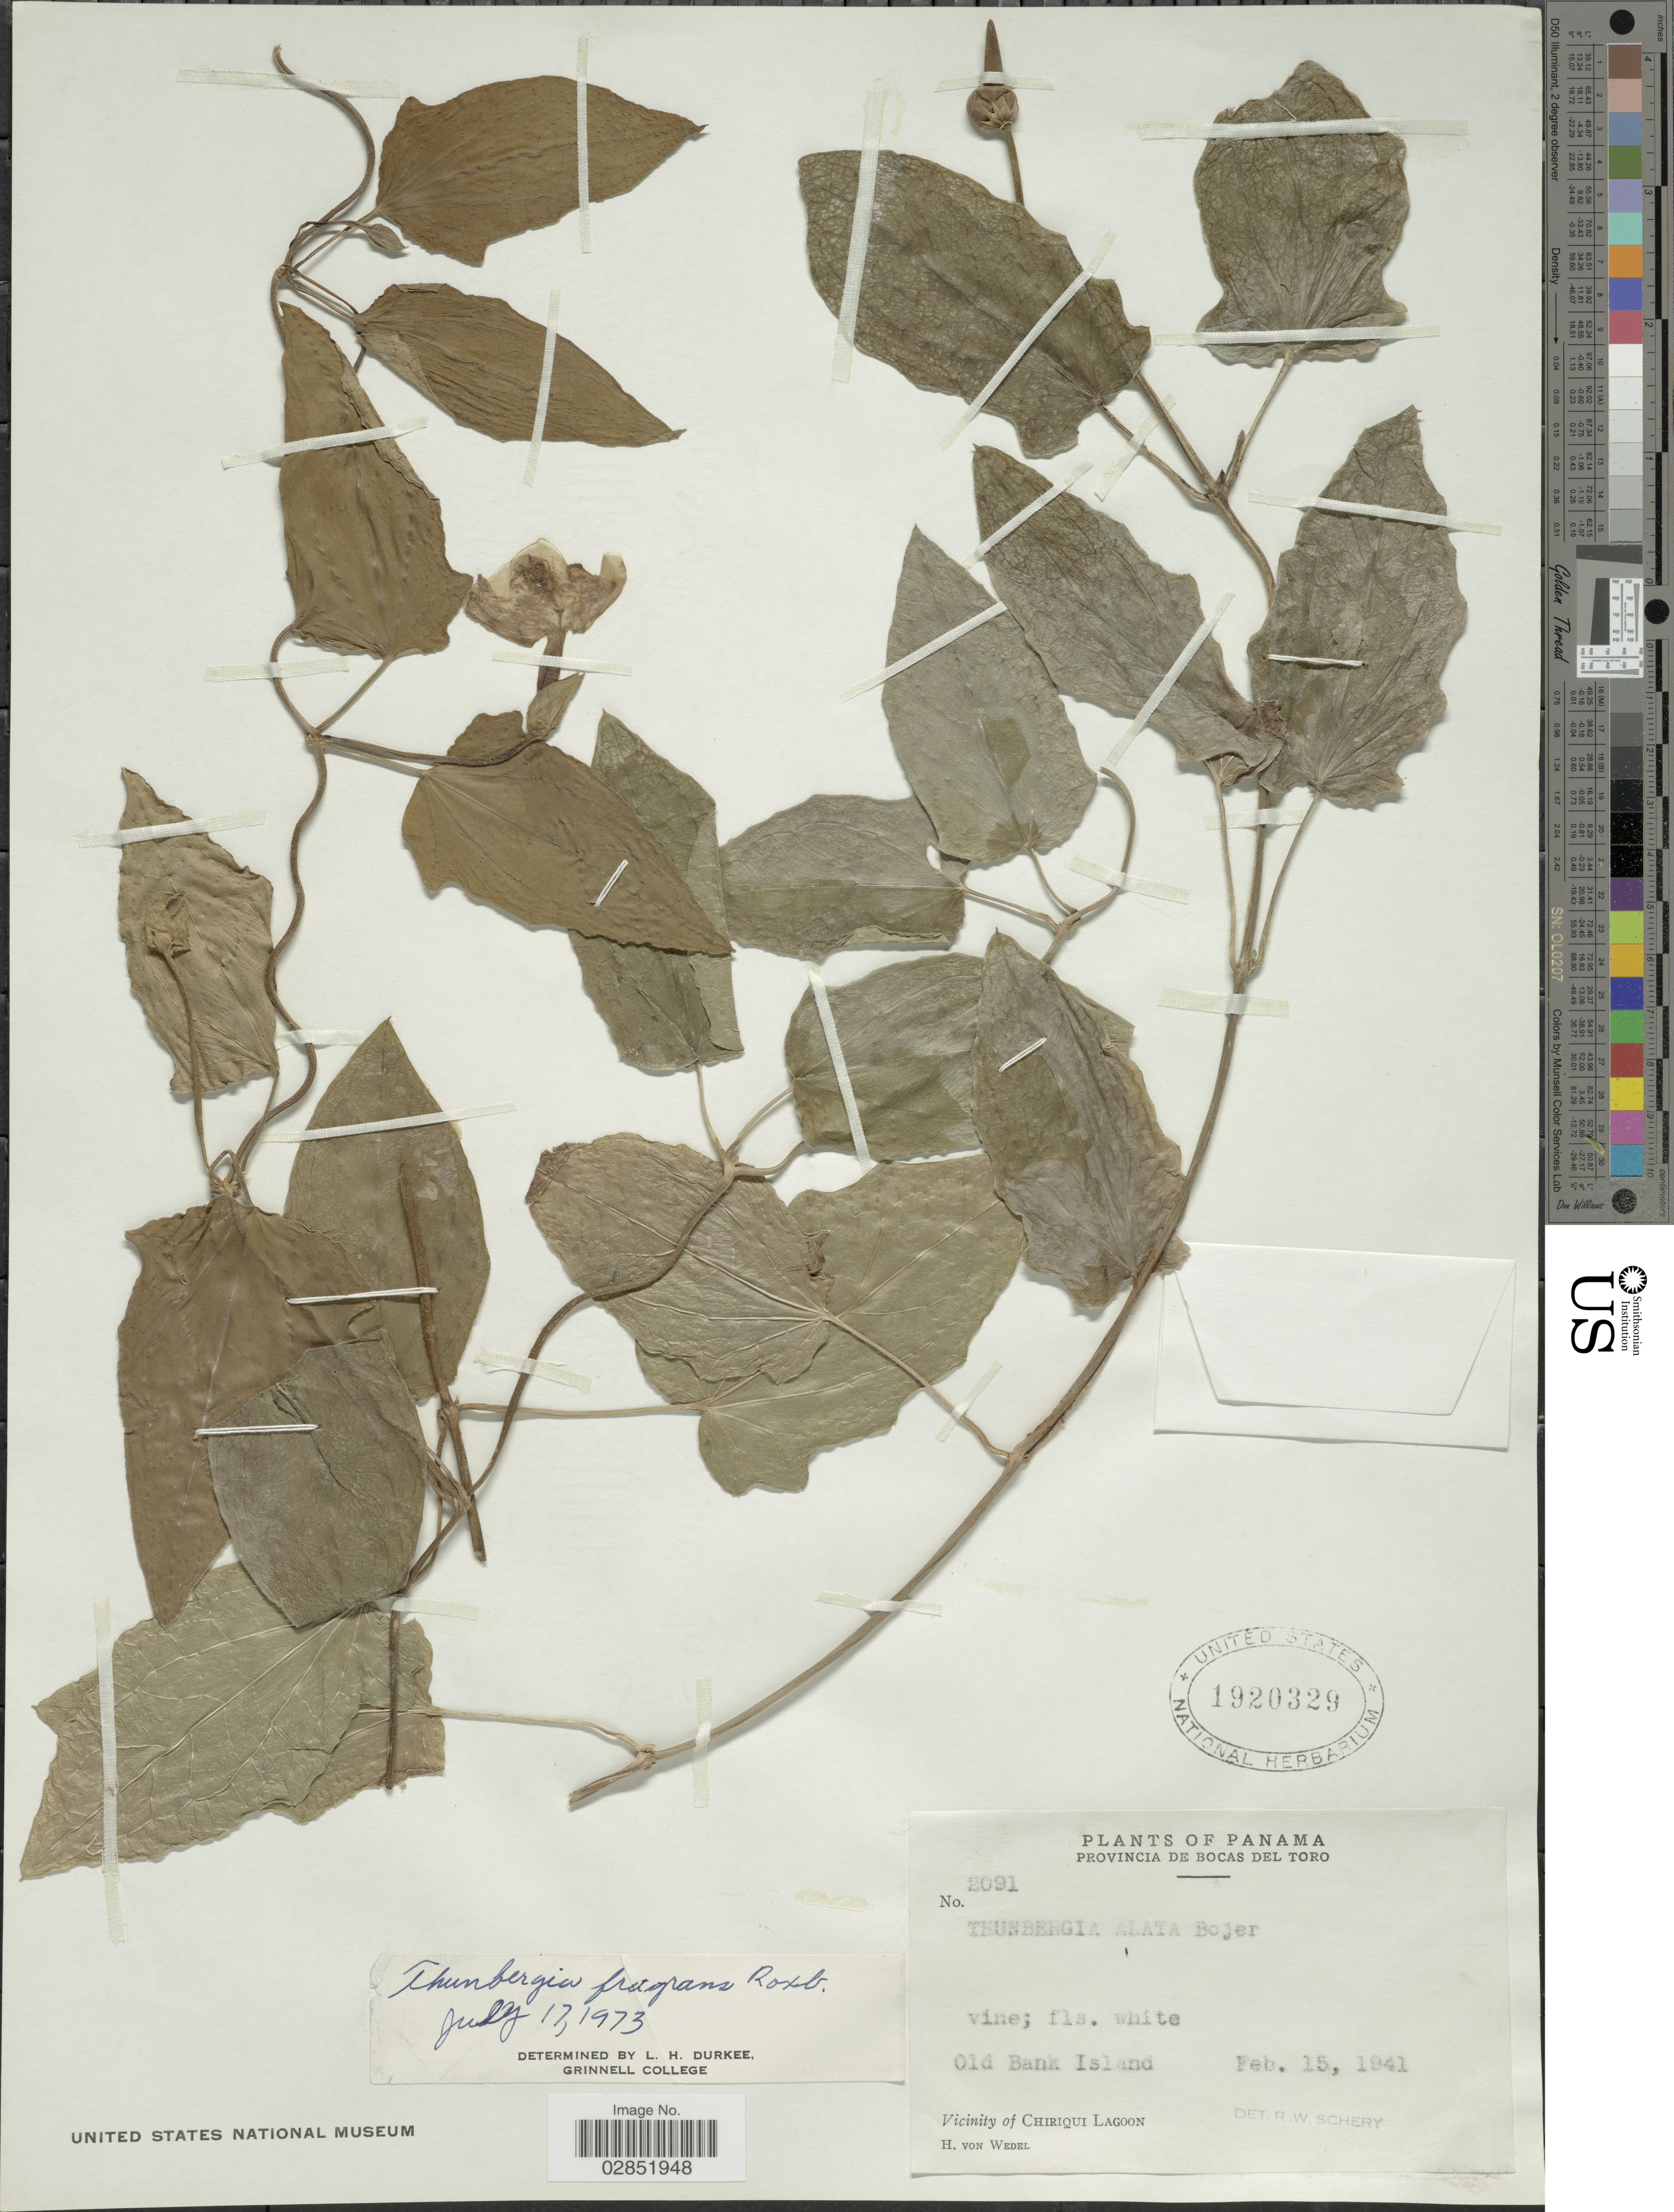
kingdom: Plantae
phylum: Tracheophyta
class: Magnoliopsida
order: Lamiales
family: Acanthaceae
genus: Thunbergia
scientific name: Thunbergia fragrans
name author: Roxb.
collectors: H. von Wedel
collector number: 2091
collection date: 1941-02-15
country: Panama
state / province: Bocas del Toro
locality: Old Bank Island. Vicinity of Chiriqui Lagoon.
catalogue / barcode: US 1920329